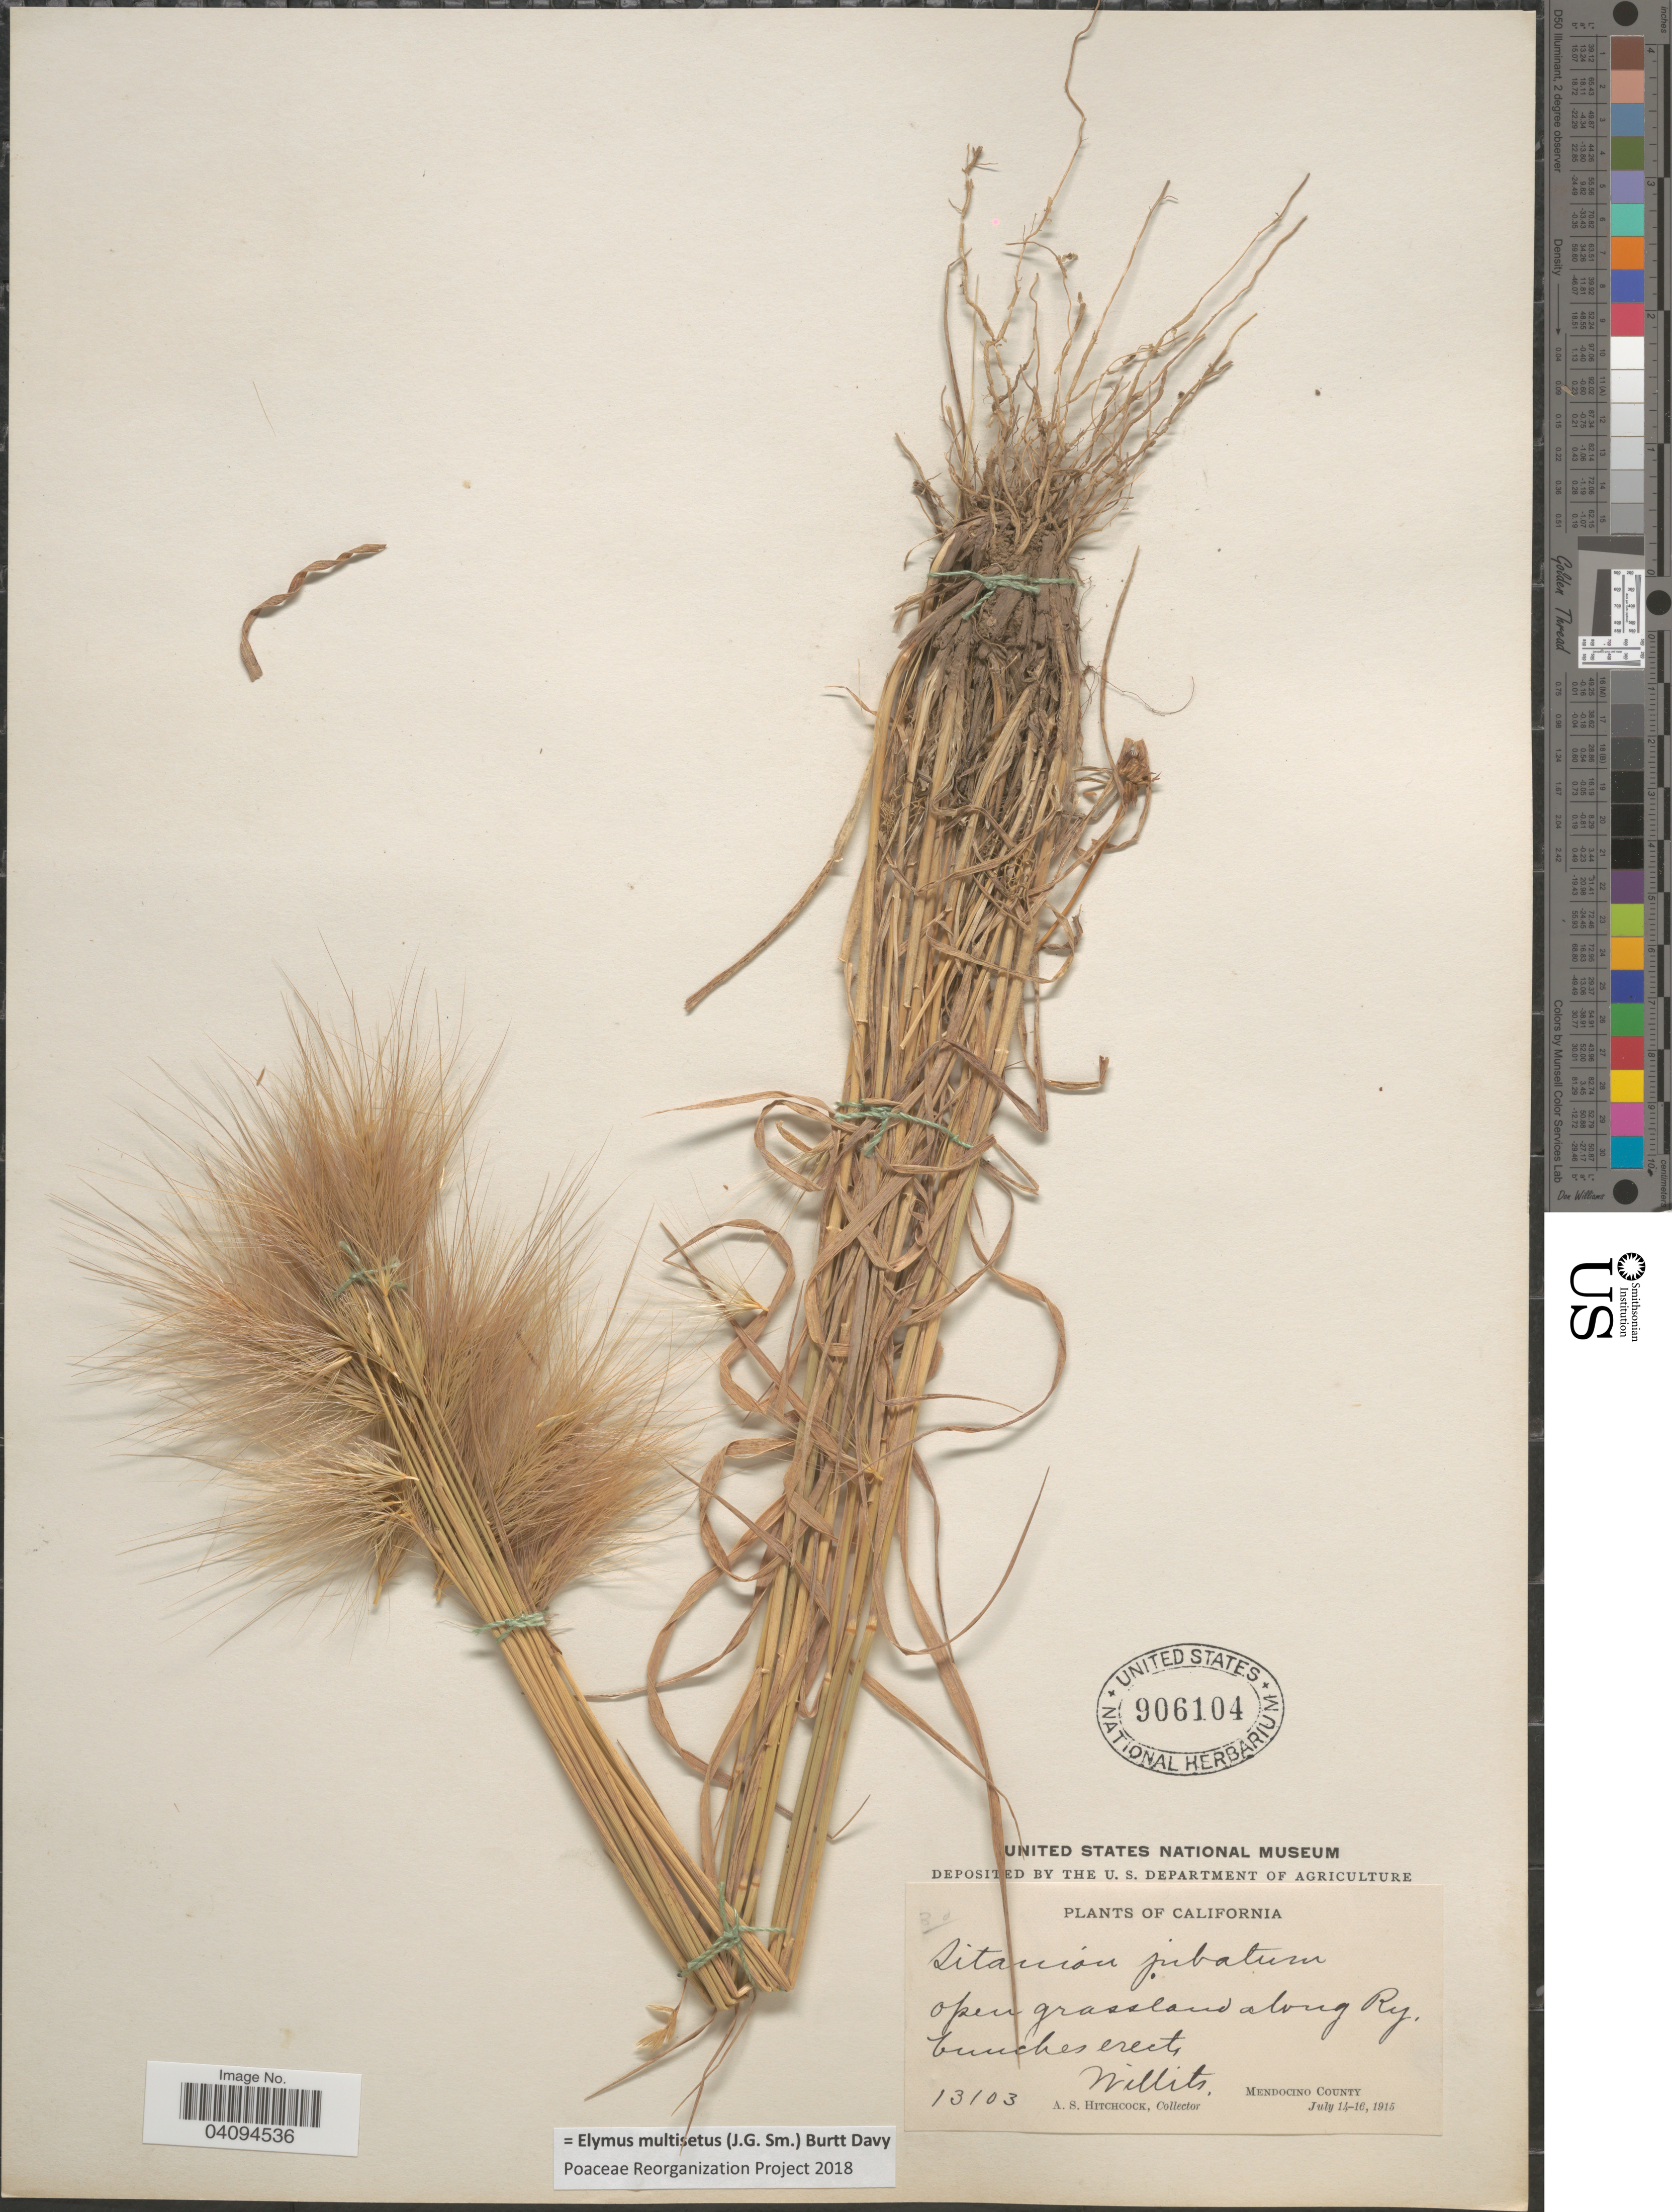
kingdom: Plantae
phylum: Tracheophyta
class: Liliopsida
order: Poales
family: Poaceae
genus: Elymus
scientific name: Elymus multisetus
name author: (J.G. Sm.) Burtt Davy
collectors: A. S. Hitchcock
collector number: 13103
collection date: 1915-07-14/1915-07-16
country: United States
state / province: California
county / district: Mendocino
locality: Open grassland along Ry. bunches erect, Willits, Mendocino County.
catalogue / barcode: US 906104